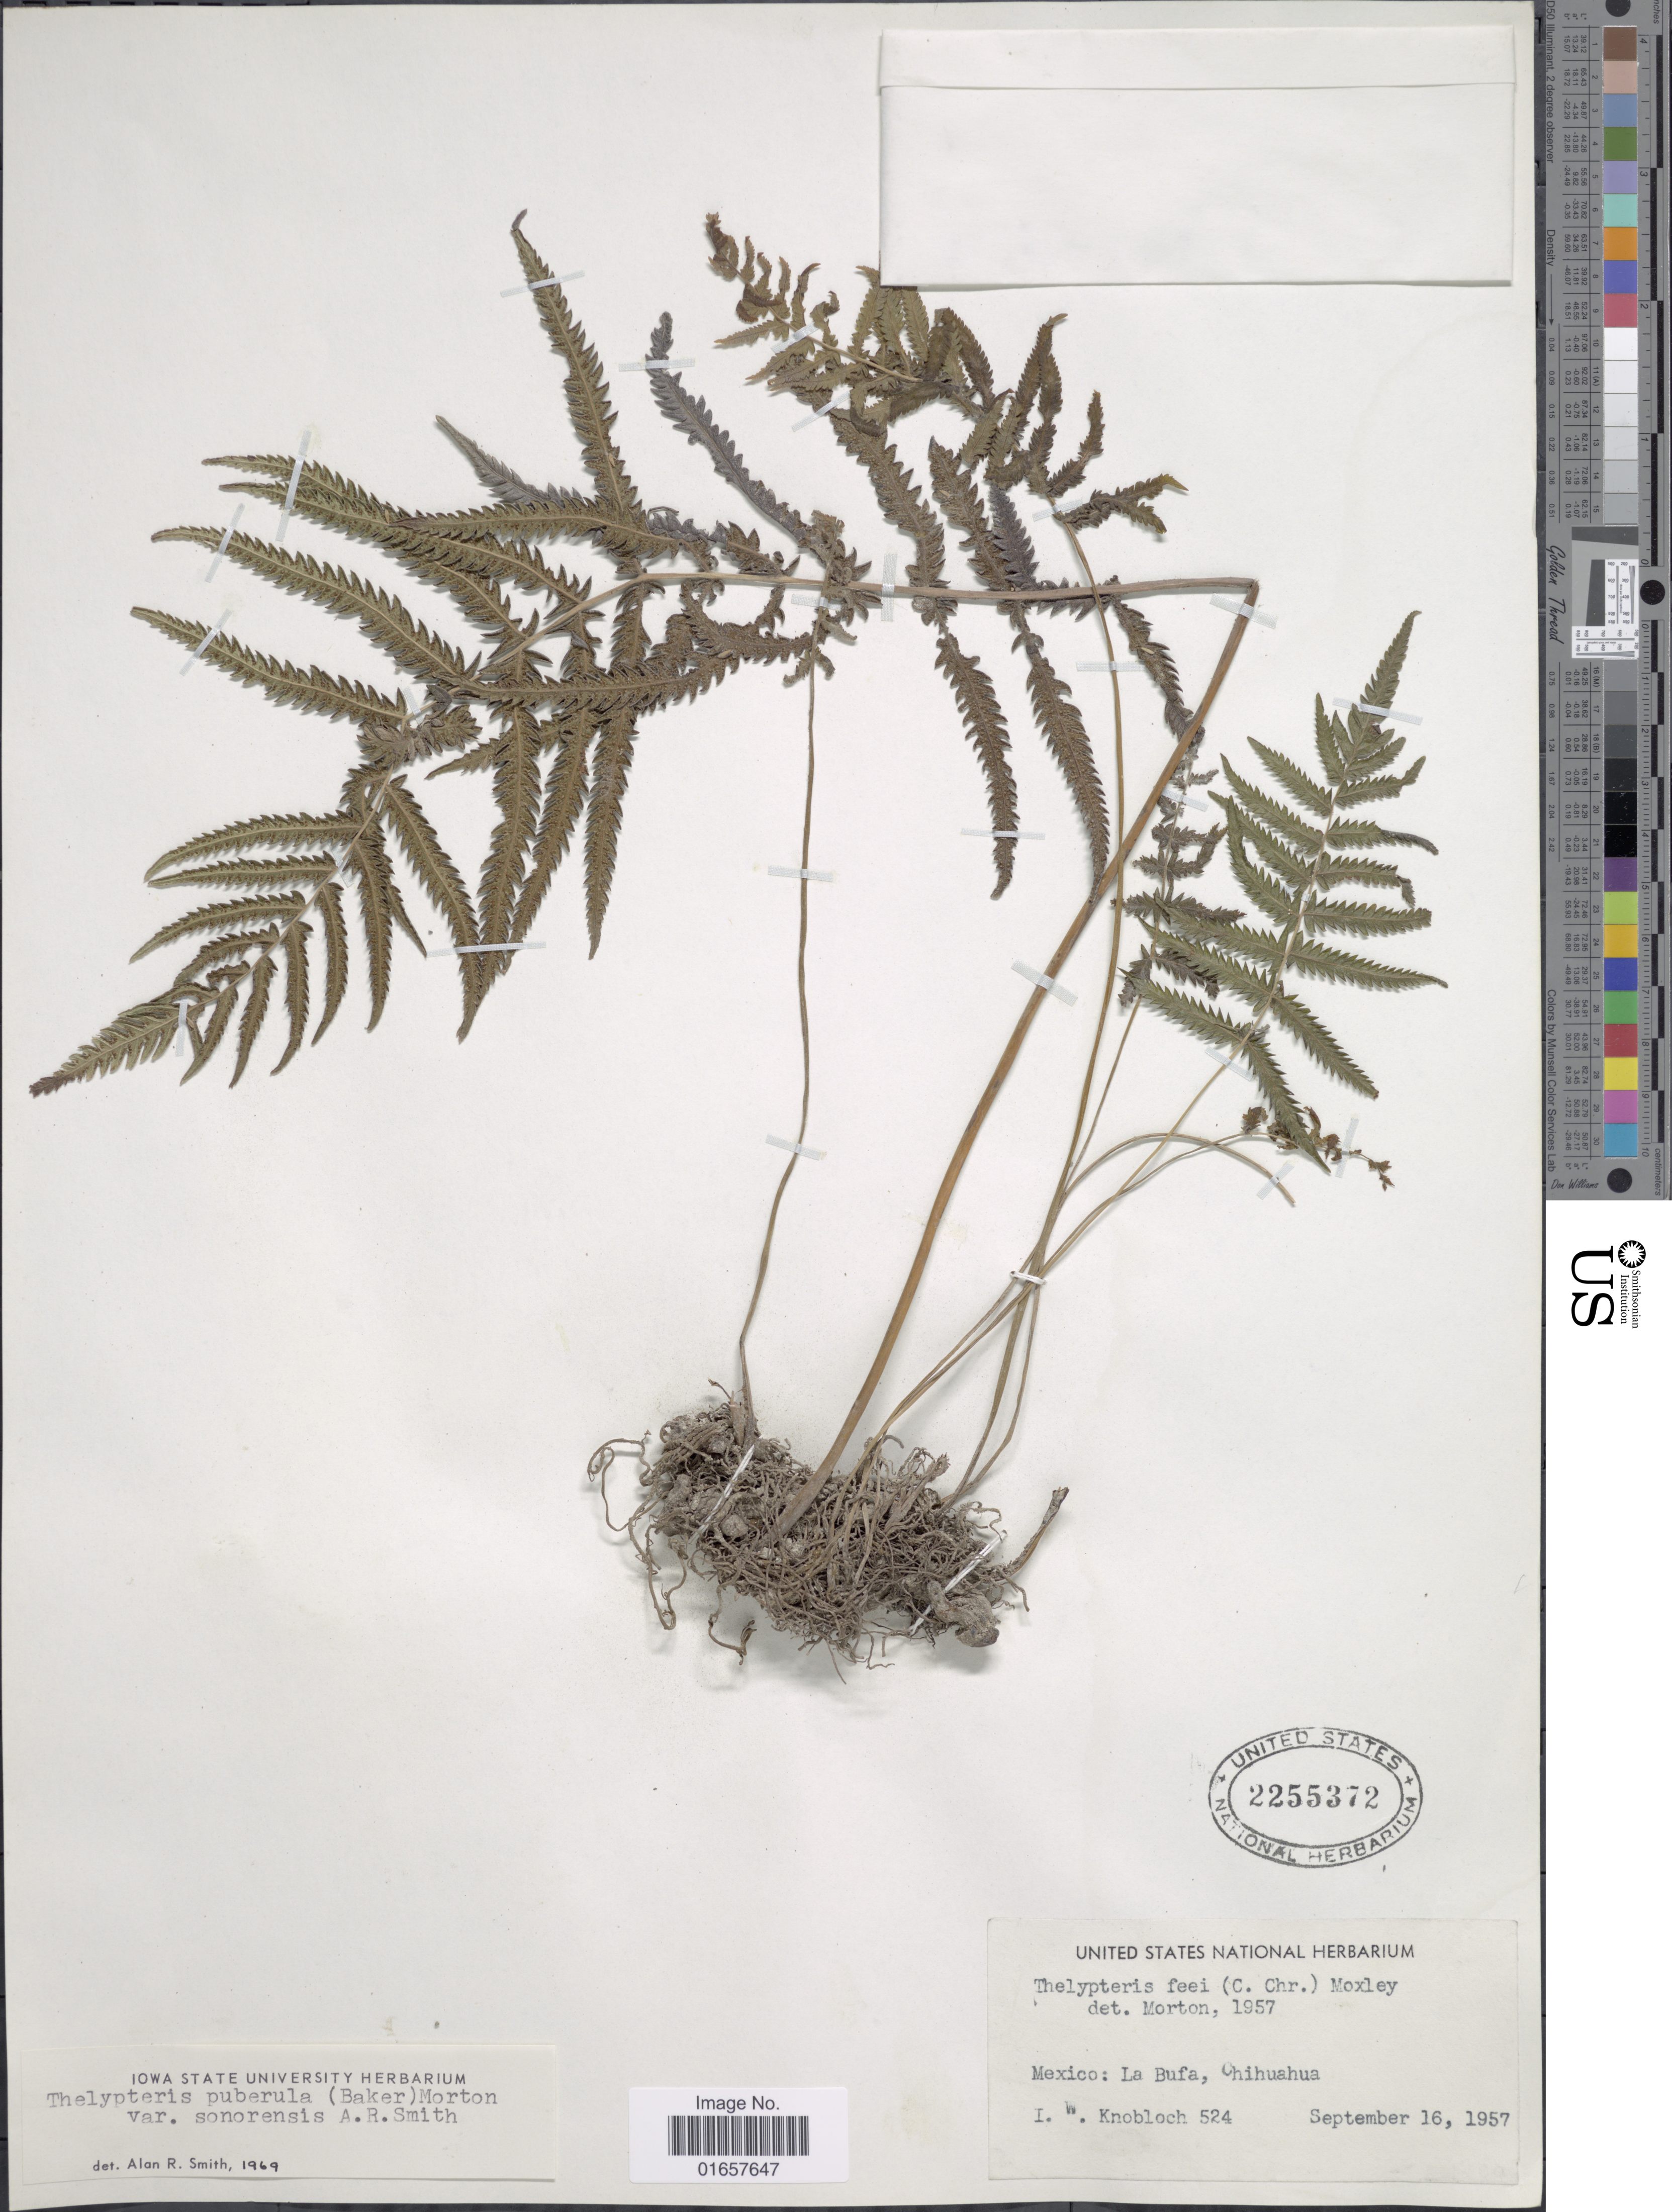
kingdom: Plantae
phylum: Tracheophyta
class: Polypodiopsida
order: Polypodiales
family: Thelypteridaceae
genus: Christella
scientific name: Christella puberula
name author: (Baker) Á. Löve & D. Löve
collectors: I. W. Knobloch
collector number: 524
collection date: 1957-09-16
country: Mexico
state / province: Chihuahua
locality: Mexico, La Bufa.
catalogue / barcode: US 2255372